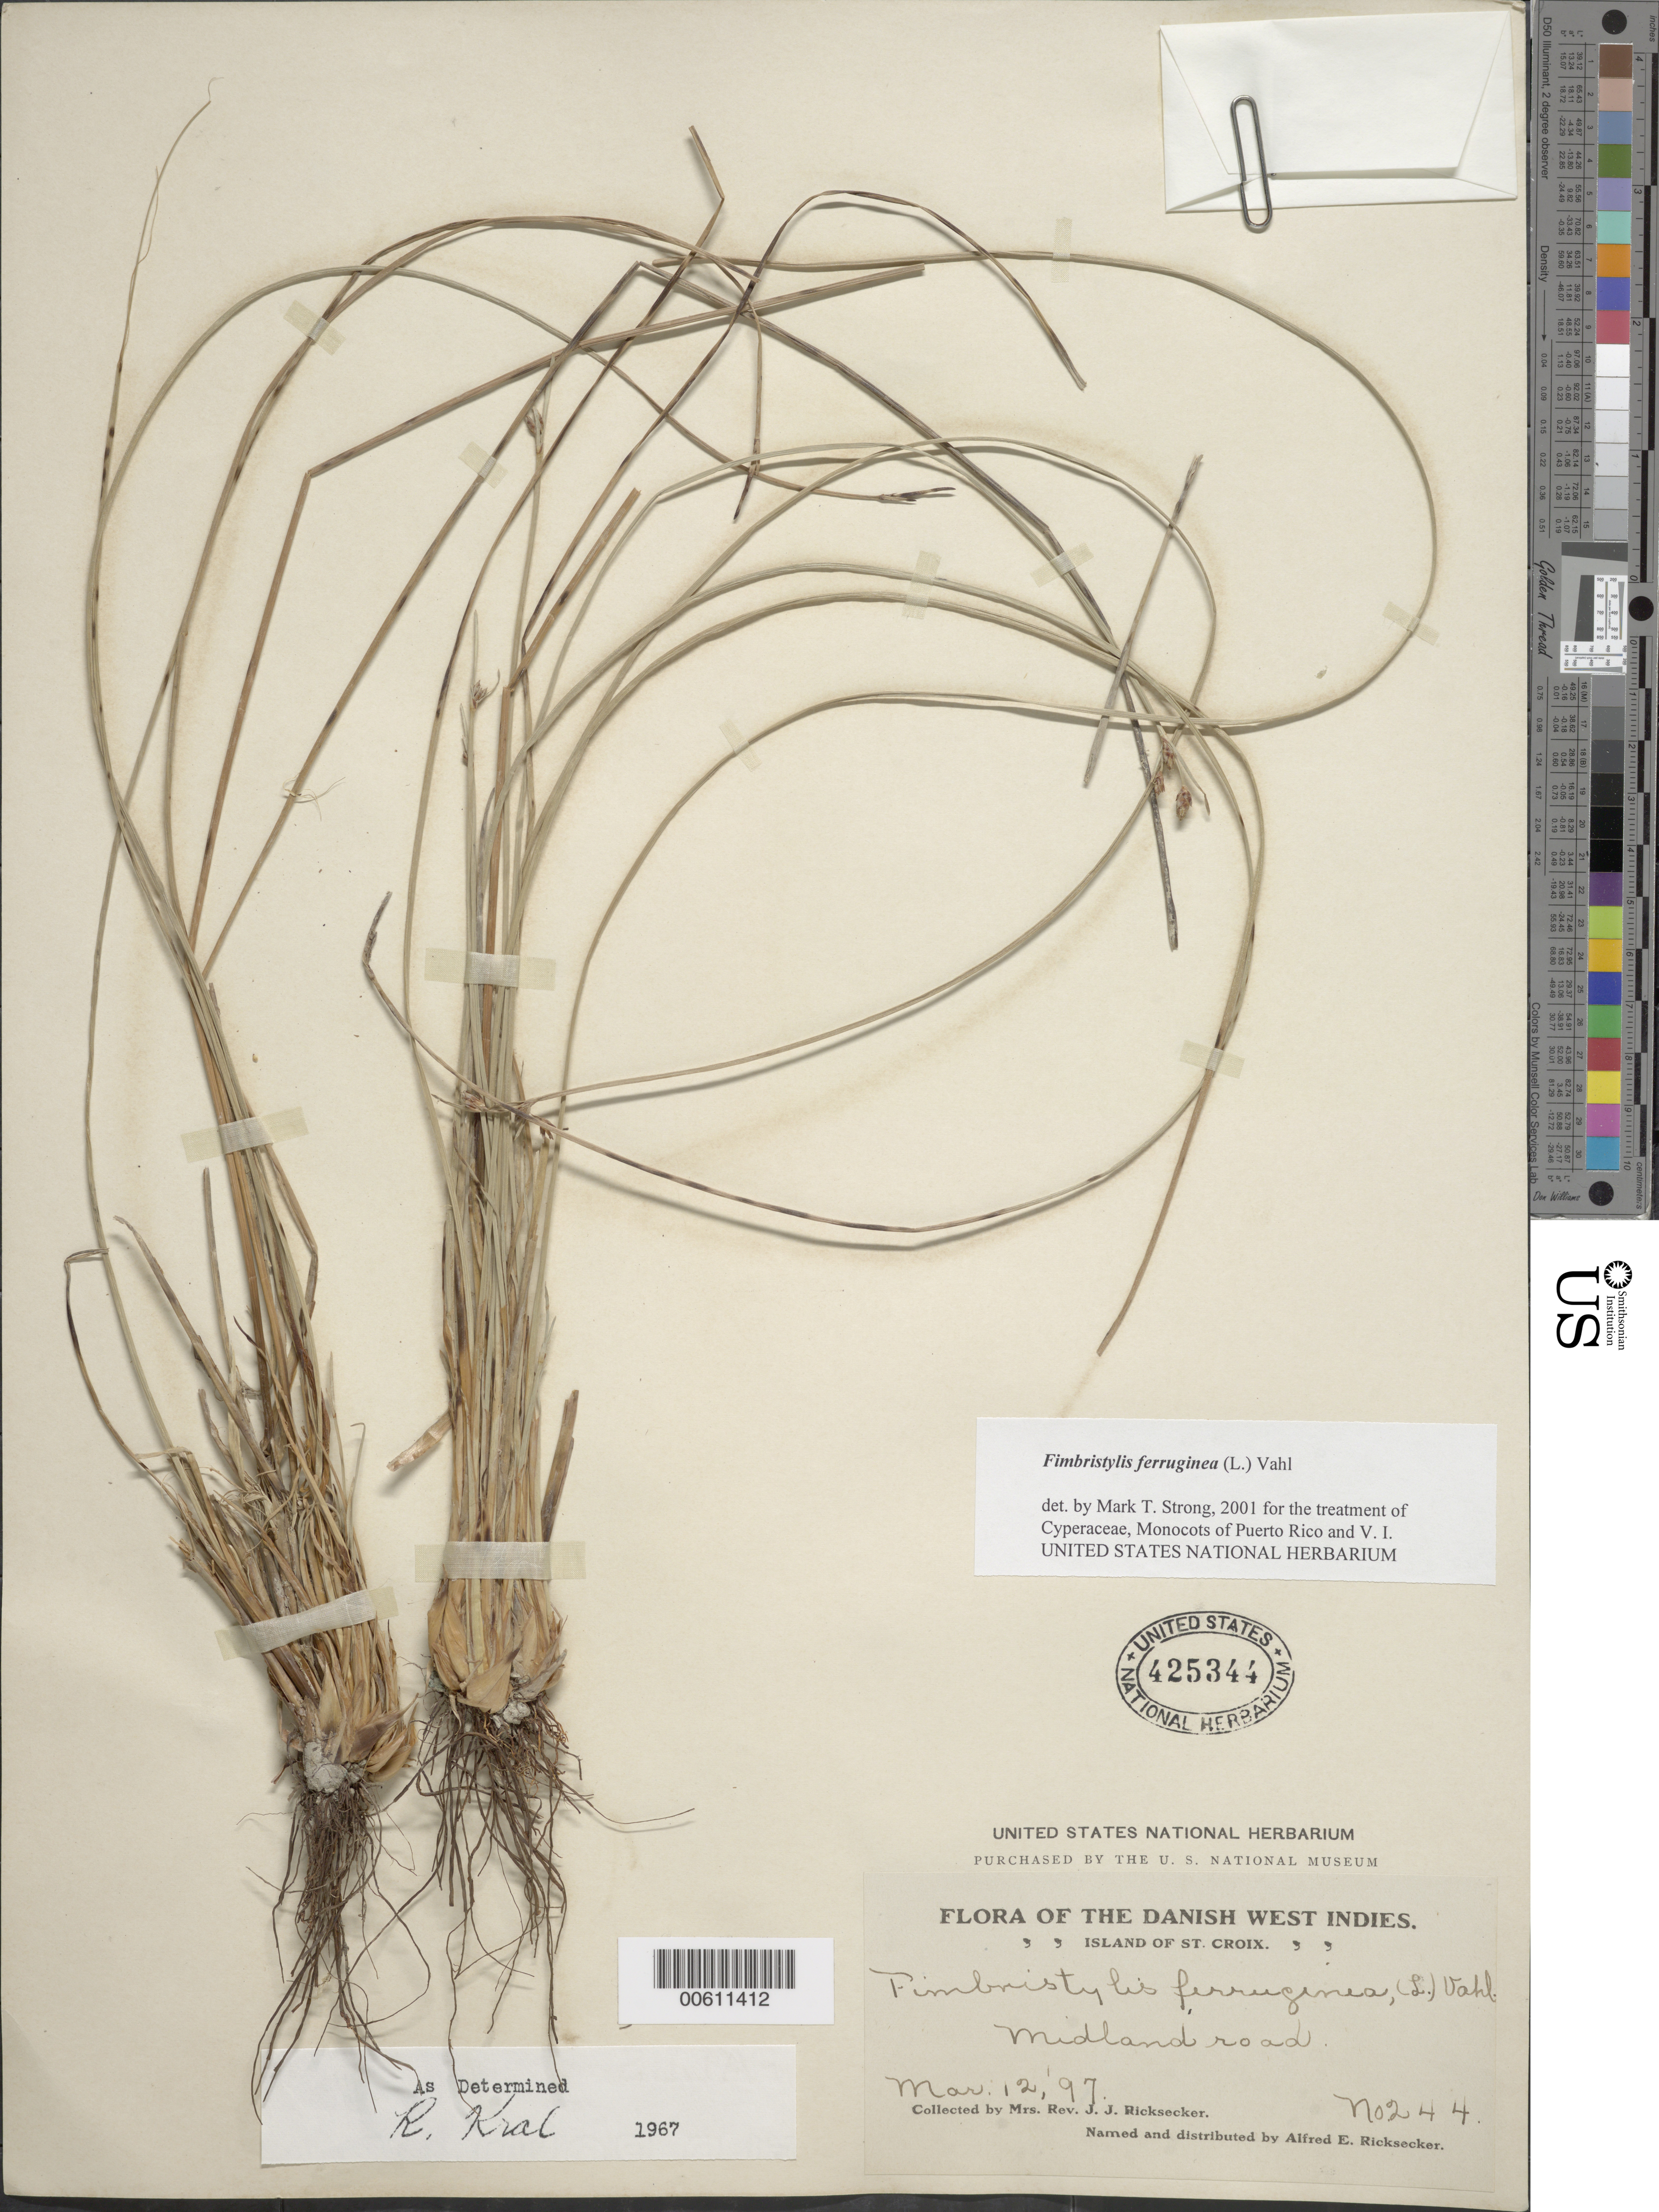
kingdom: Plantae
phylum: Tracheophyta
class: Liliopsida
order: Poales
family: Cyperaceae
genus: Fimbristylis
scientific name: Fimbristylis ferruginea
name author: (L.) Vahl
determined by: Strong, M. T., (US), Smithsonian Institution - National Museum of Natural History (UNITED STATES)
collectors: L. A. Ricksecker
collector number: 244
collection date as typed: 12 Mar 1897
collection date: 1897-03-12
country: U.S. Virgin Islands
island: St. Croix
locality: St. Croix: Midland road.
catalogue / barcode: US 425344